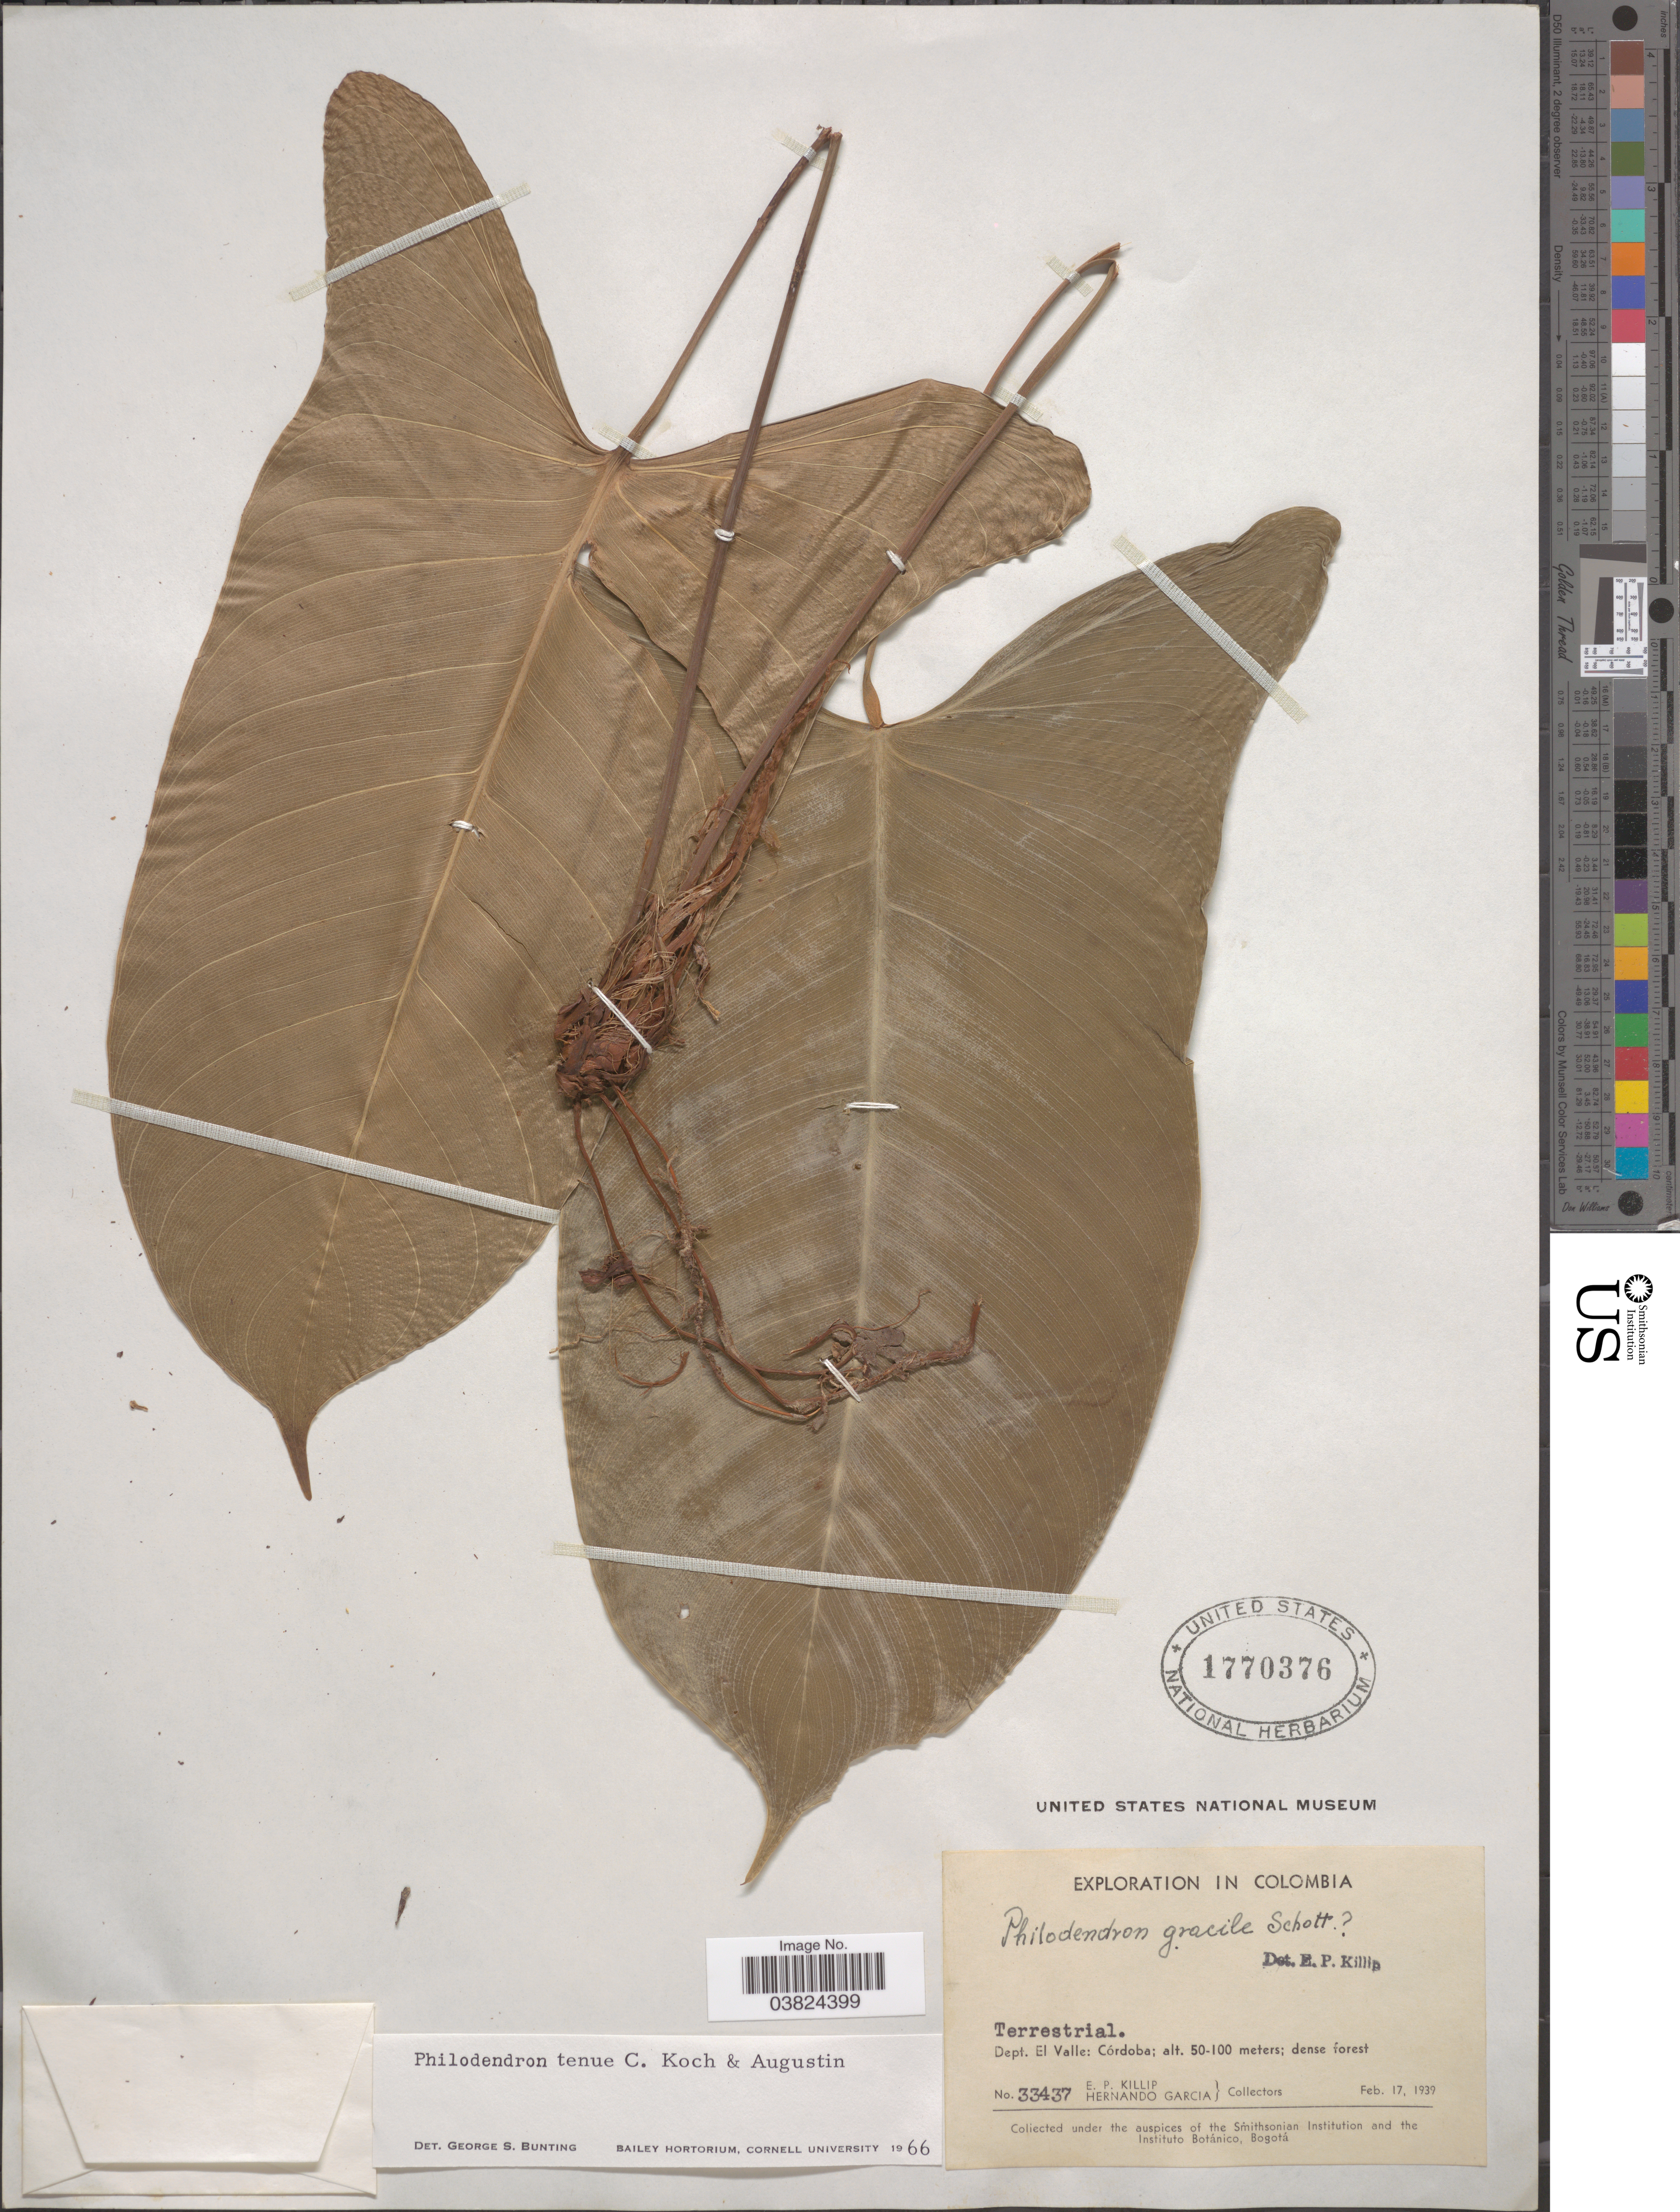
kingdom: Plantae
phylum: Tracheophyta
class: Liliopsida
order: Alismatales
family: Araceae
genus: Philodendron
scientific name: Philodendron tenue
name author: K. Koch & Augustin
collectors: E. P. Killip & H. Garcia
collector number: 33437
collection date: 1939-02-17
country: Colombia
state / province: Valle del Cauca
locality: Dept. El Valle: Córdoba.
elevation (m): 50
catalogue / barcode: US 1770376